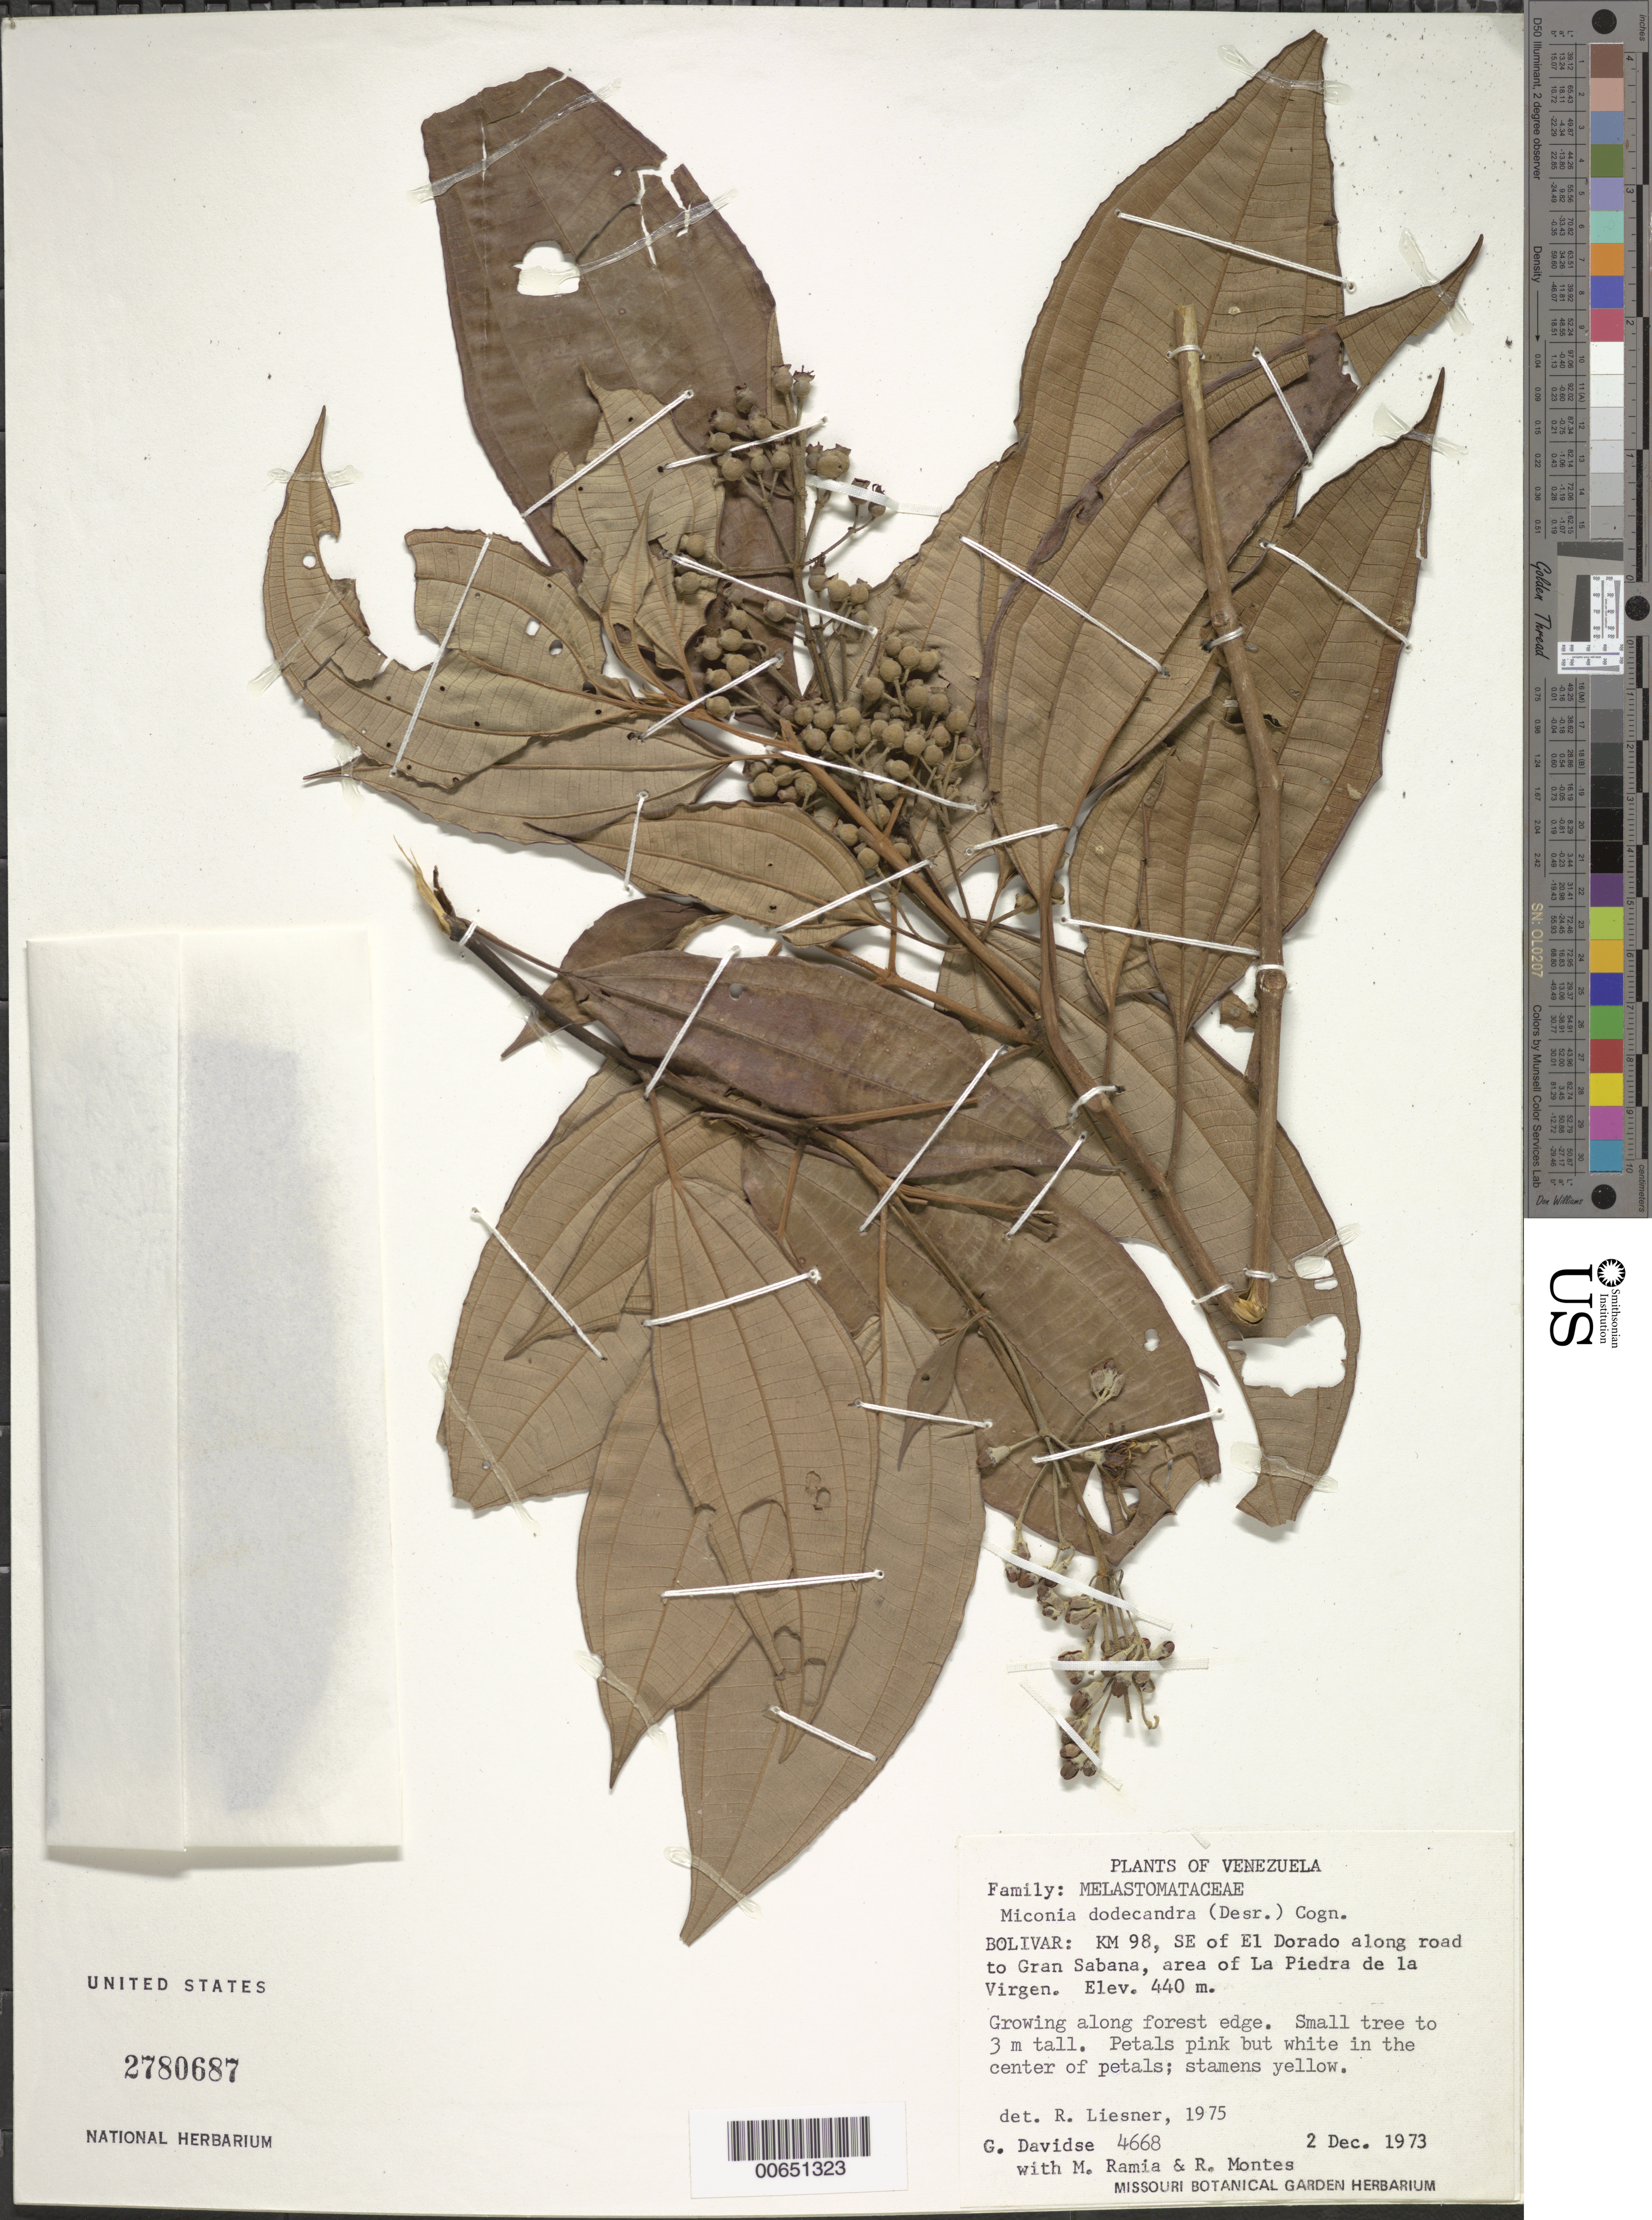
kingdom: Plantae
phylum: Tracheophyta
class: Magnoliopsida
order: Myrtales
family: Melastomataceae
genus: Miconia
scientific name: Miconia dodecandra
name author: Cogn.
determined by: Liesner, R. L.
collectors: G. Davidse, M. Ramia & R. Montes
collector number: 4668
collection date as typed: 2-Dec-73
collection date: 1973-12-02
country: Venezuela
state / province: Bolívar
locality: Gran Sabana, 93 km SE of El Dorado, area of La Piedra de la Virgen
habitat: Forest edge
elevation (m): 440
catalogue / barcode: US 2780687